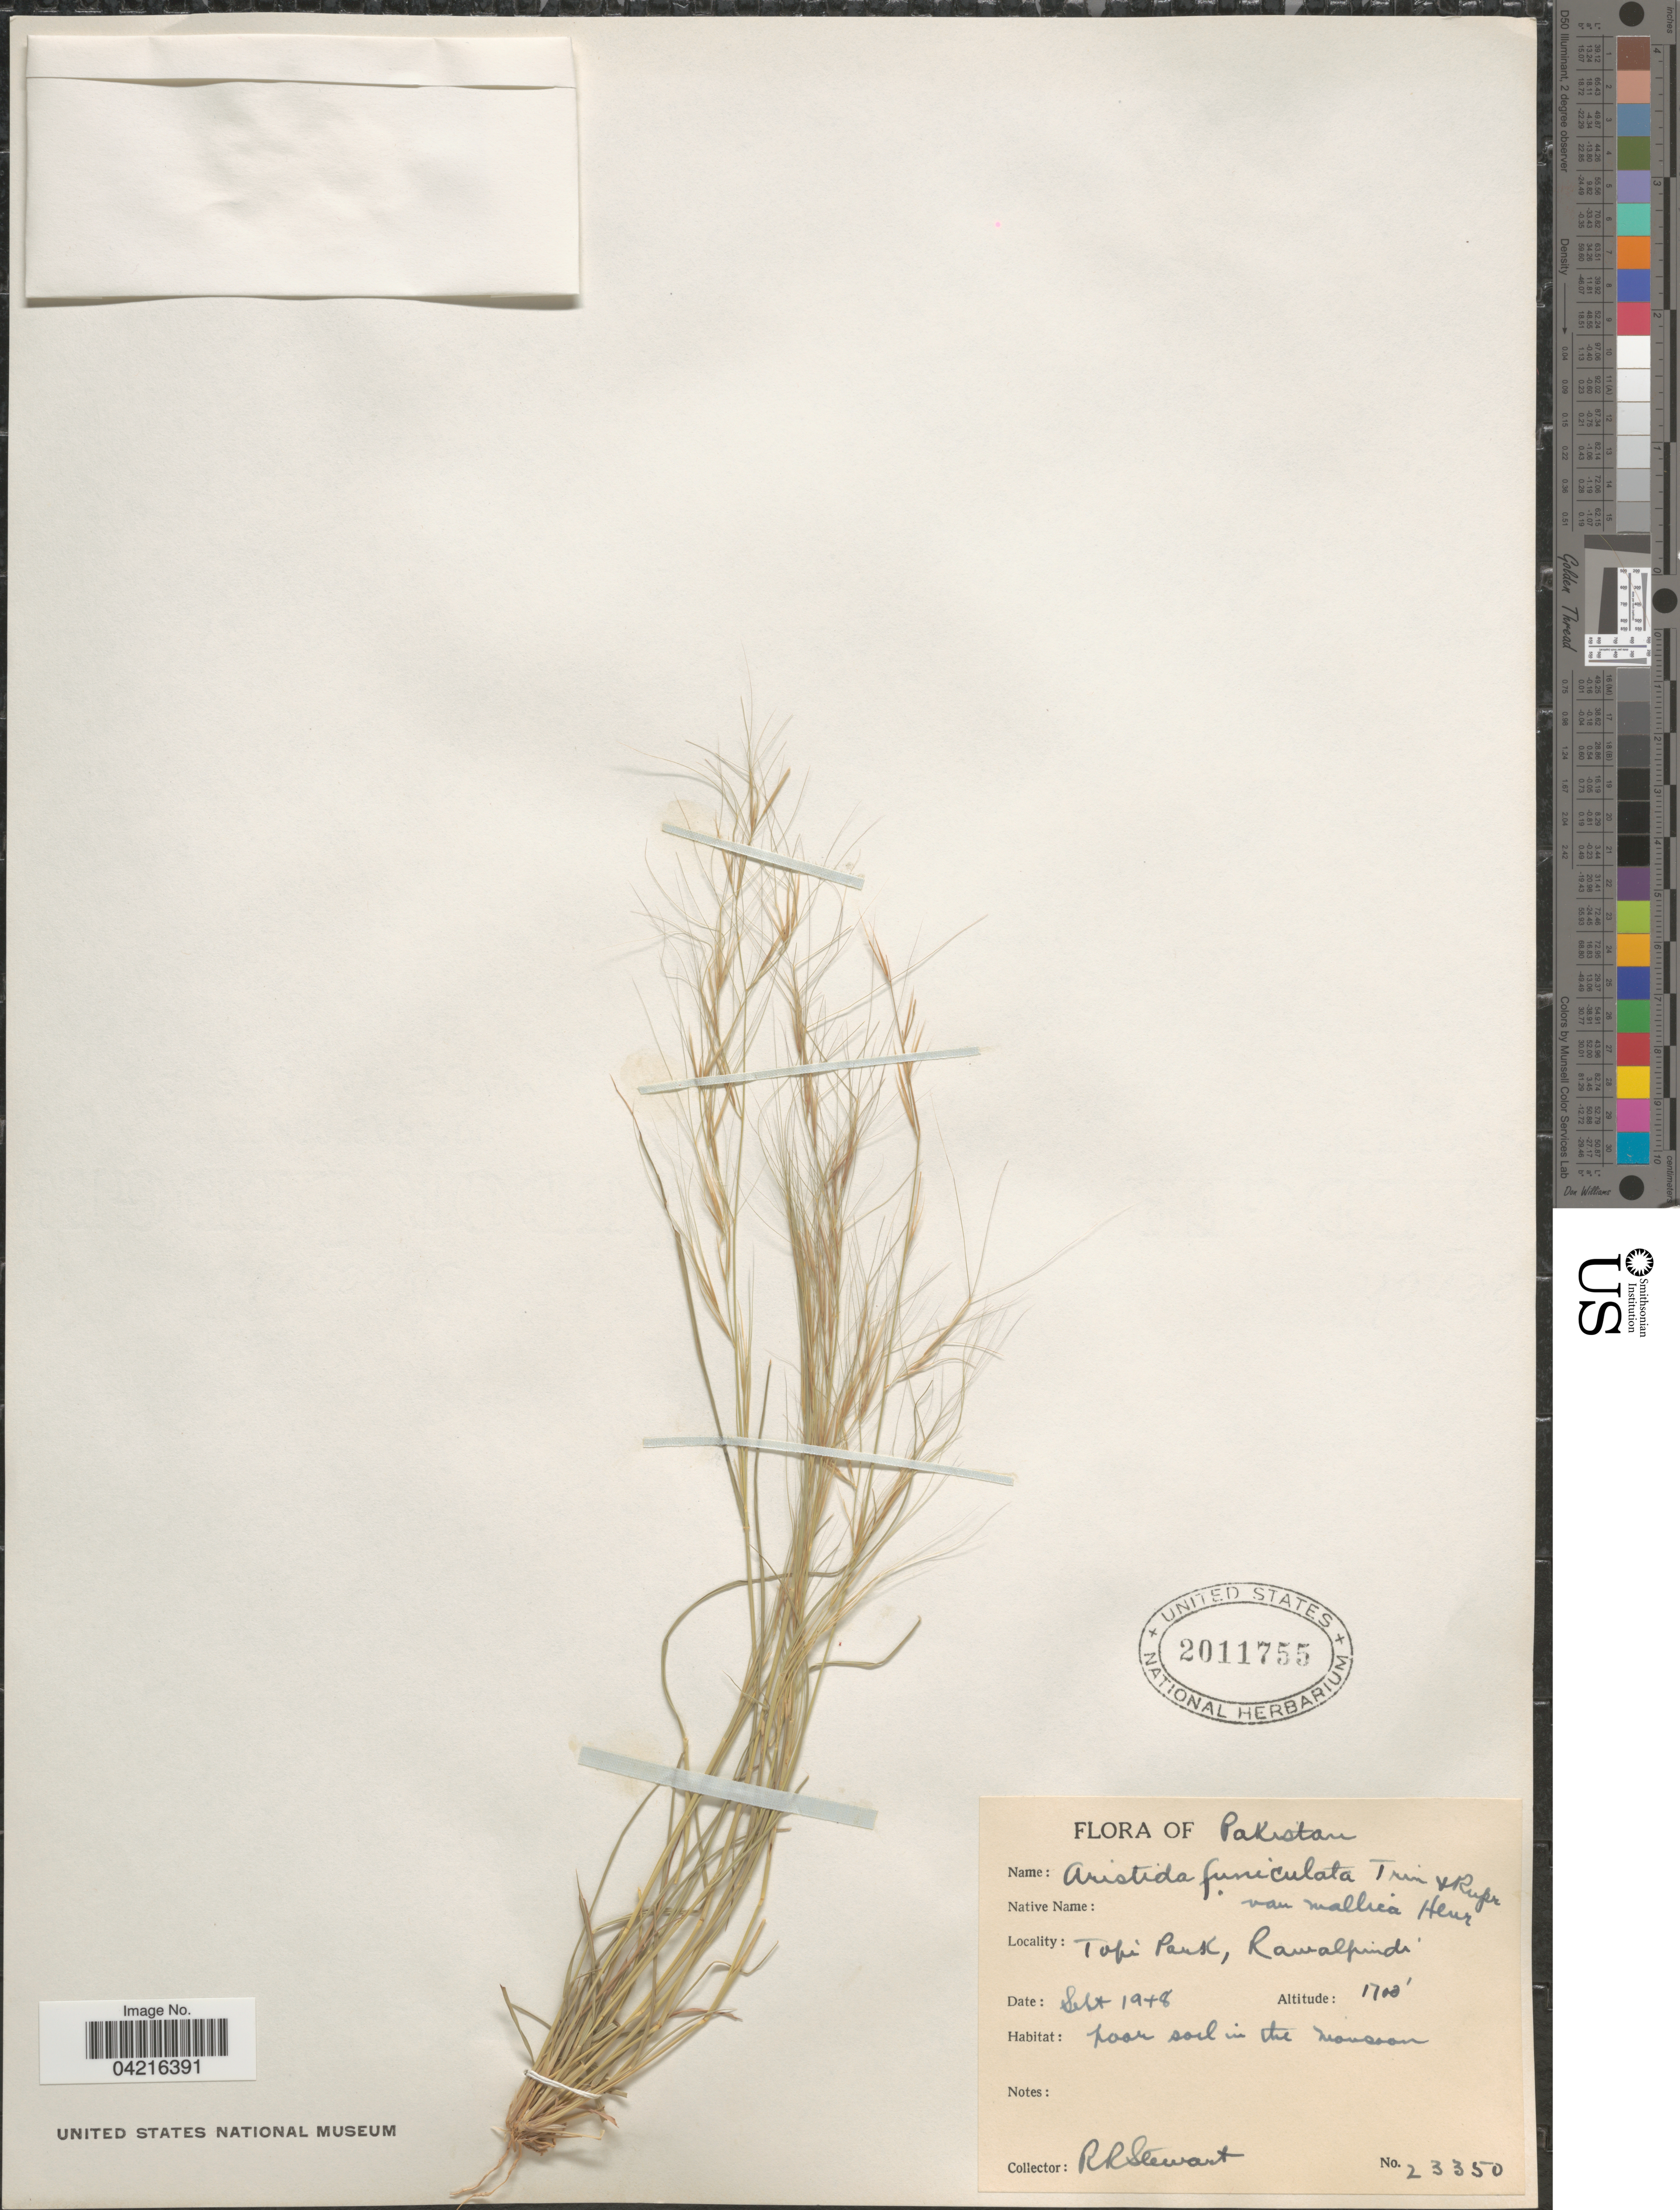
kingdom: Plantae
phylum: Tracheophyta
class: Liliopsida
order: Poales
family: Poaceae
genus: Aristida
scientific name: Aristida funiculata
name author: Trin. & Rupr.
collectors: R. Stewart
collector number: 23350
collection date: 1948-09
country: Pakistan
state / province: Punjab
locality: Topi Park, Rawalpindi.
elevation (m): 518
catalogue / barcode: US 2011755